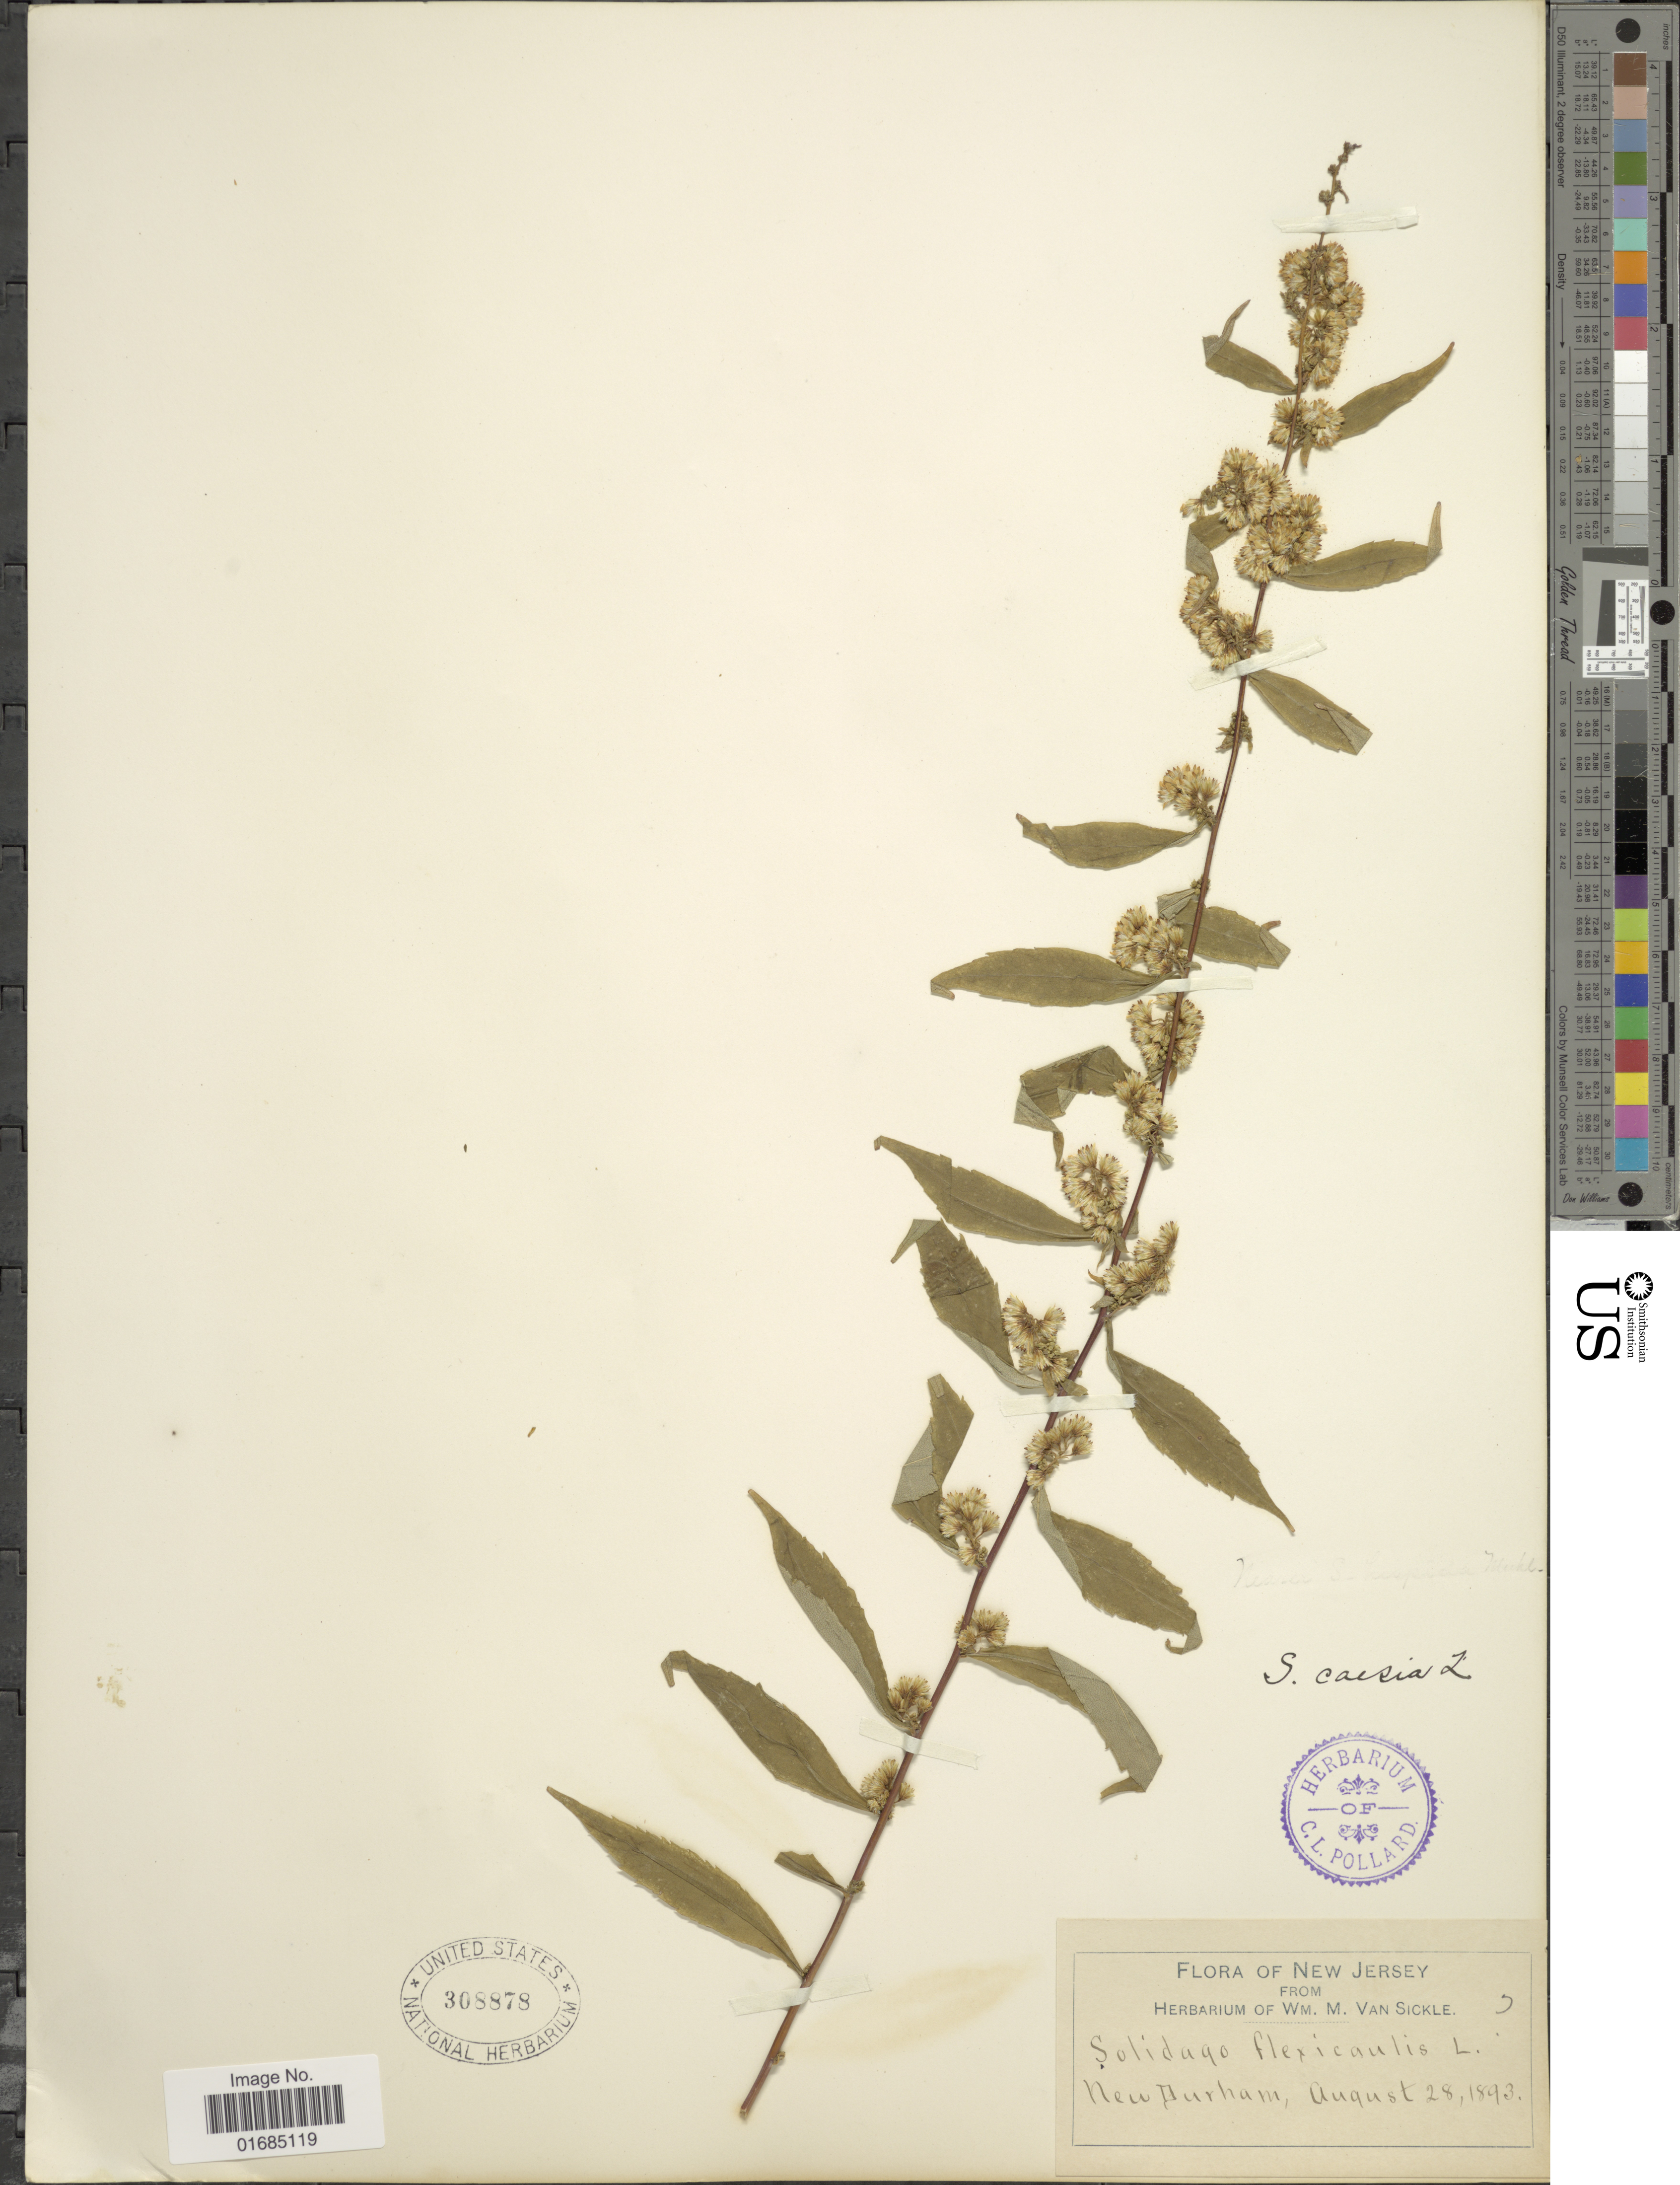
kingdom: Plantae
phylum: Tracheophyta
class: Magnoliopsida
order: Asterales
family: Asteraceae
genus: Solidago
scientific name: Solidago caesia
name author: L.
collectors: ex herb. Wm. M. Van Sickle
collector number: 3*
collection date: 1893-08-28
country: United States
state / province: New Jersey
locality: New Burham, New Jersey.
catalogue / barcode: US 308878